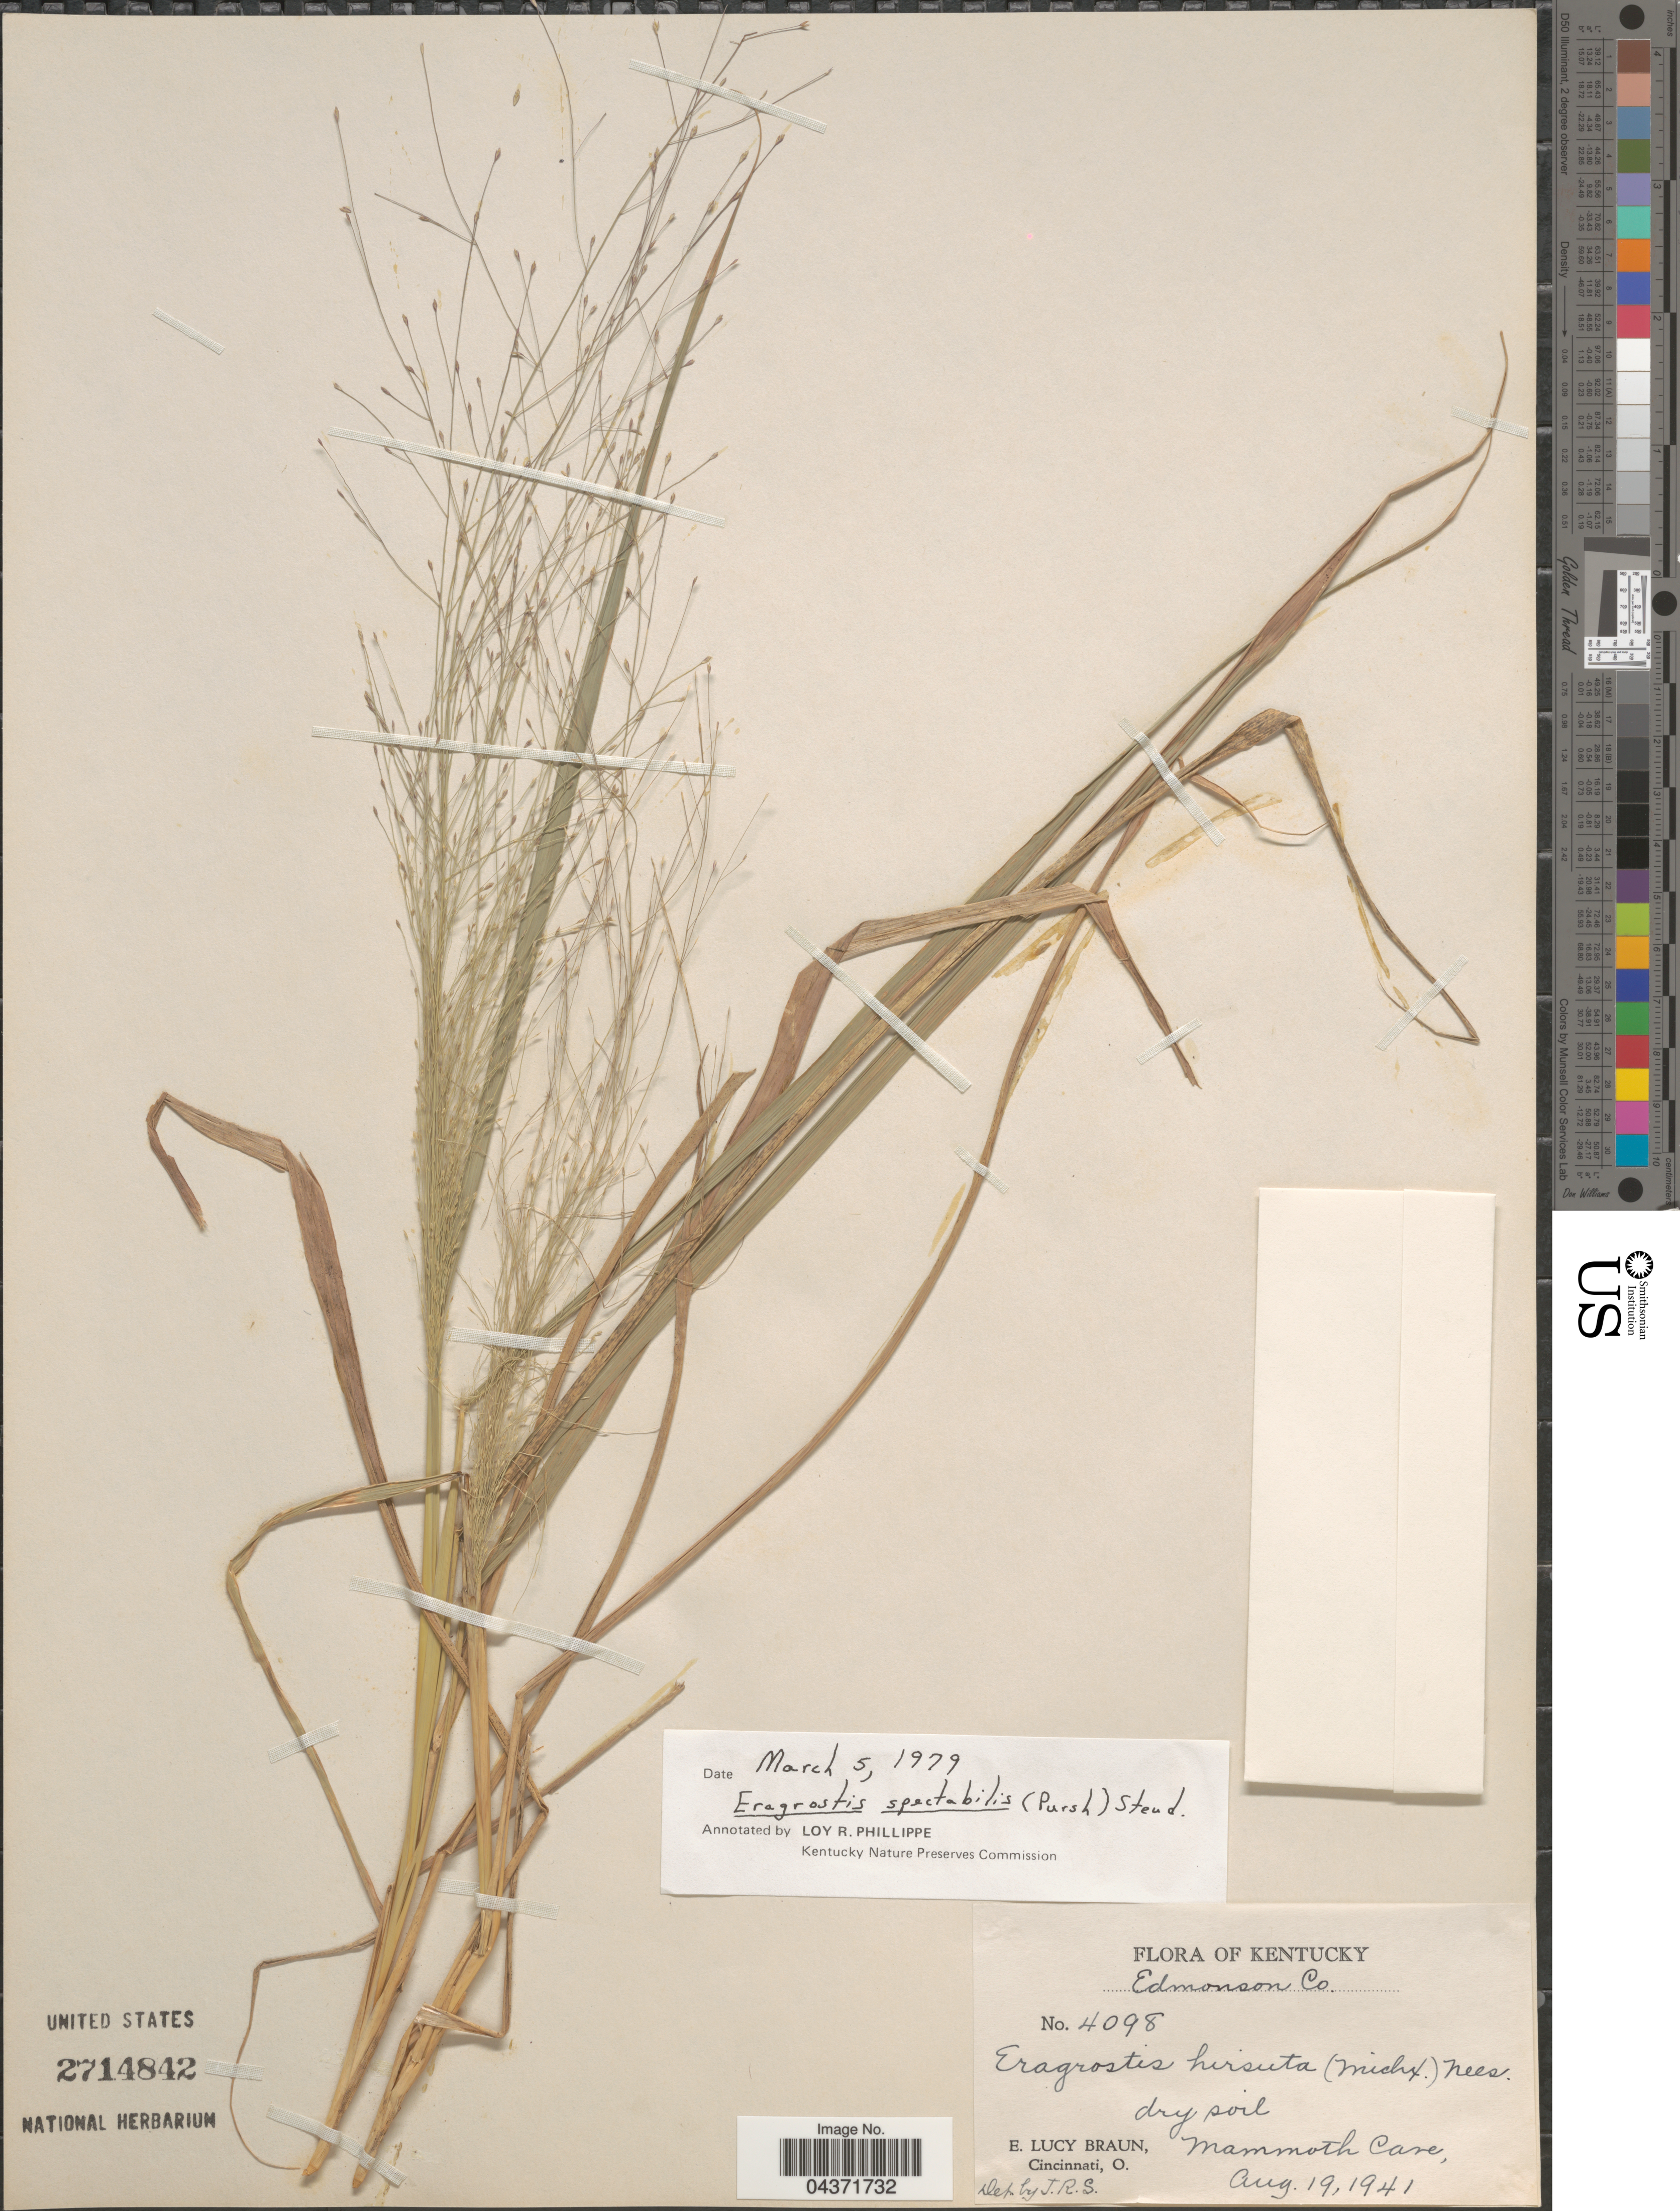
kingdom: Plantae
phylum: Tracheophyta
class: Liliopsida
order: Poales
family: Poaceae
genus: Eragrostis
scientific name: Eragrostis spectabilis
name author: (Pursh) Steud.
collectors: E. L. Braun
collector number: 4098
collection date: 1941-08-19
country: United States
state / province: Kentucky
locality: Edmonson Co. Mammoth Cave.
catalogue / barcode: US 2714842